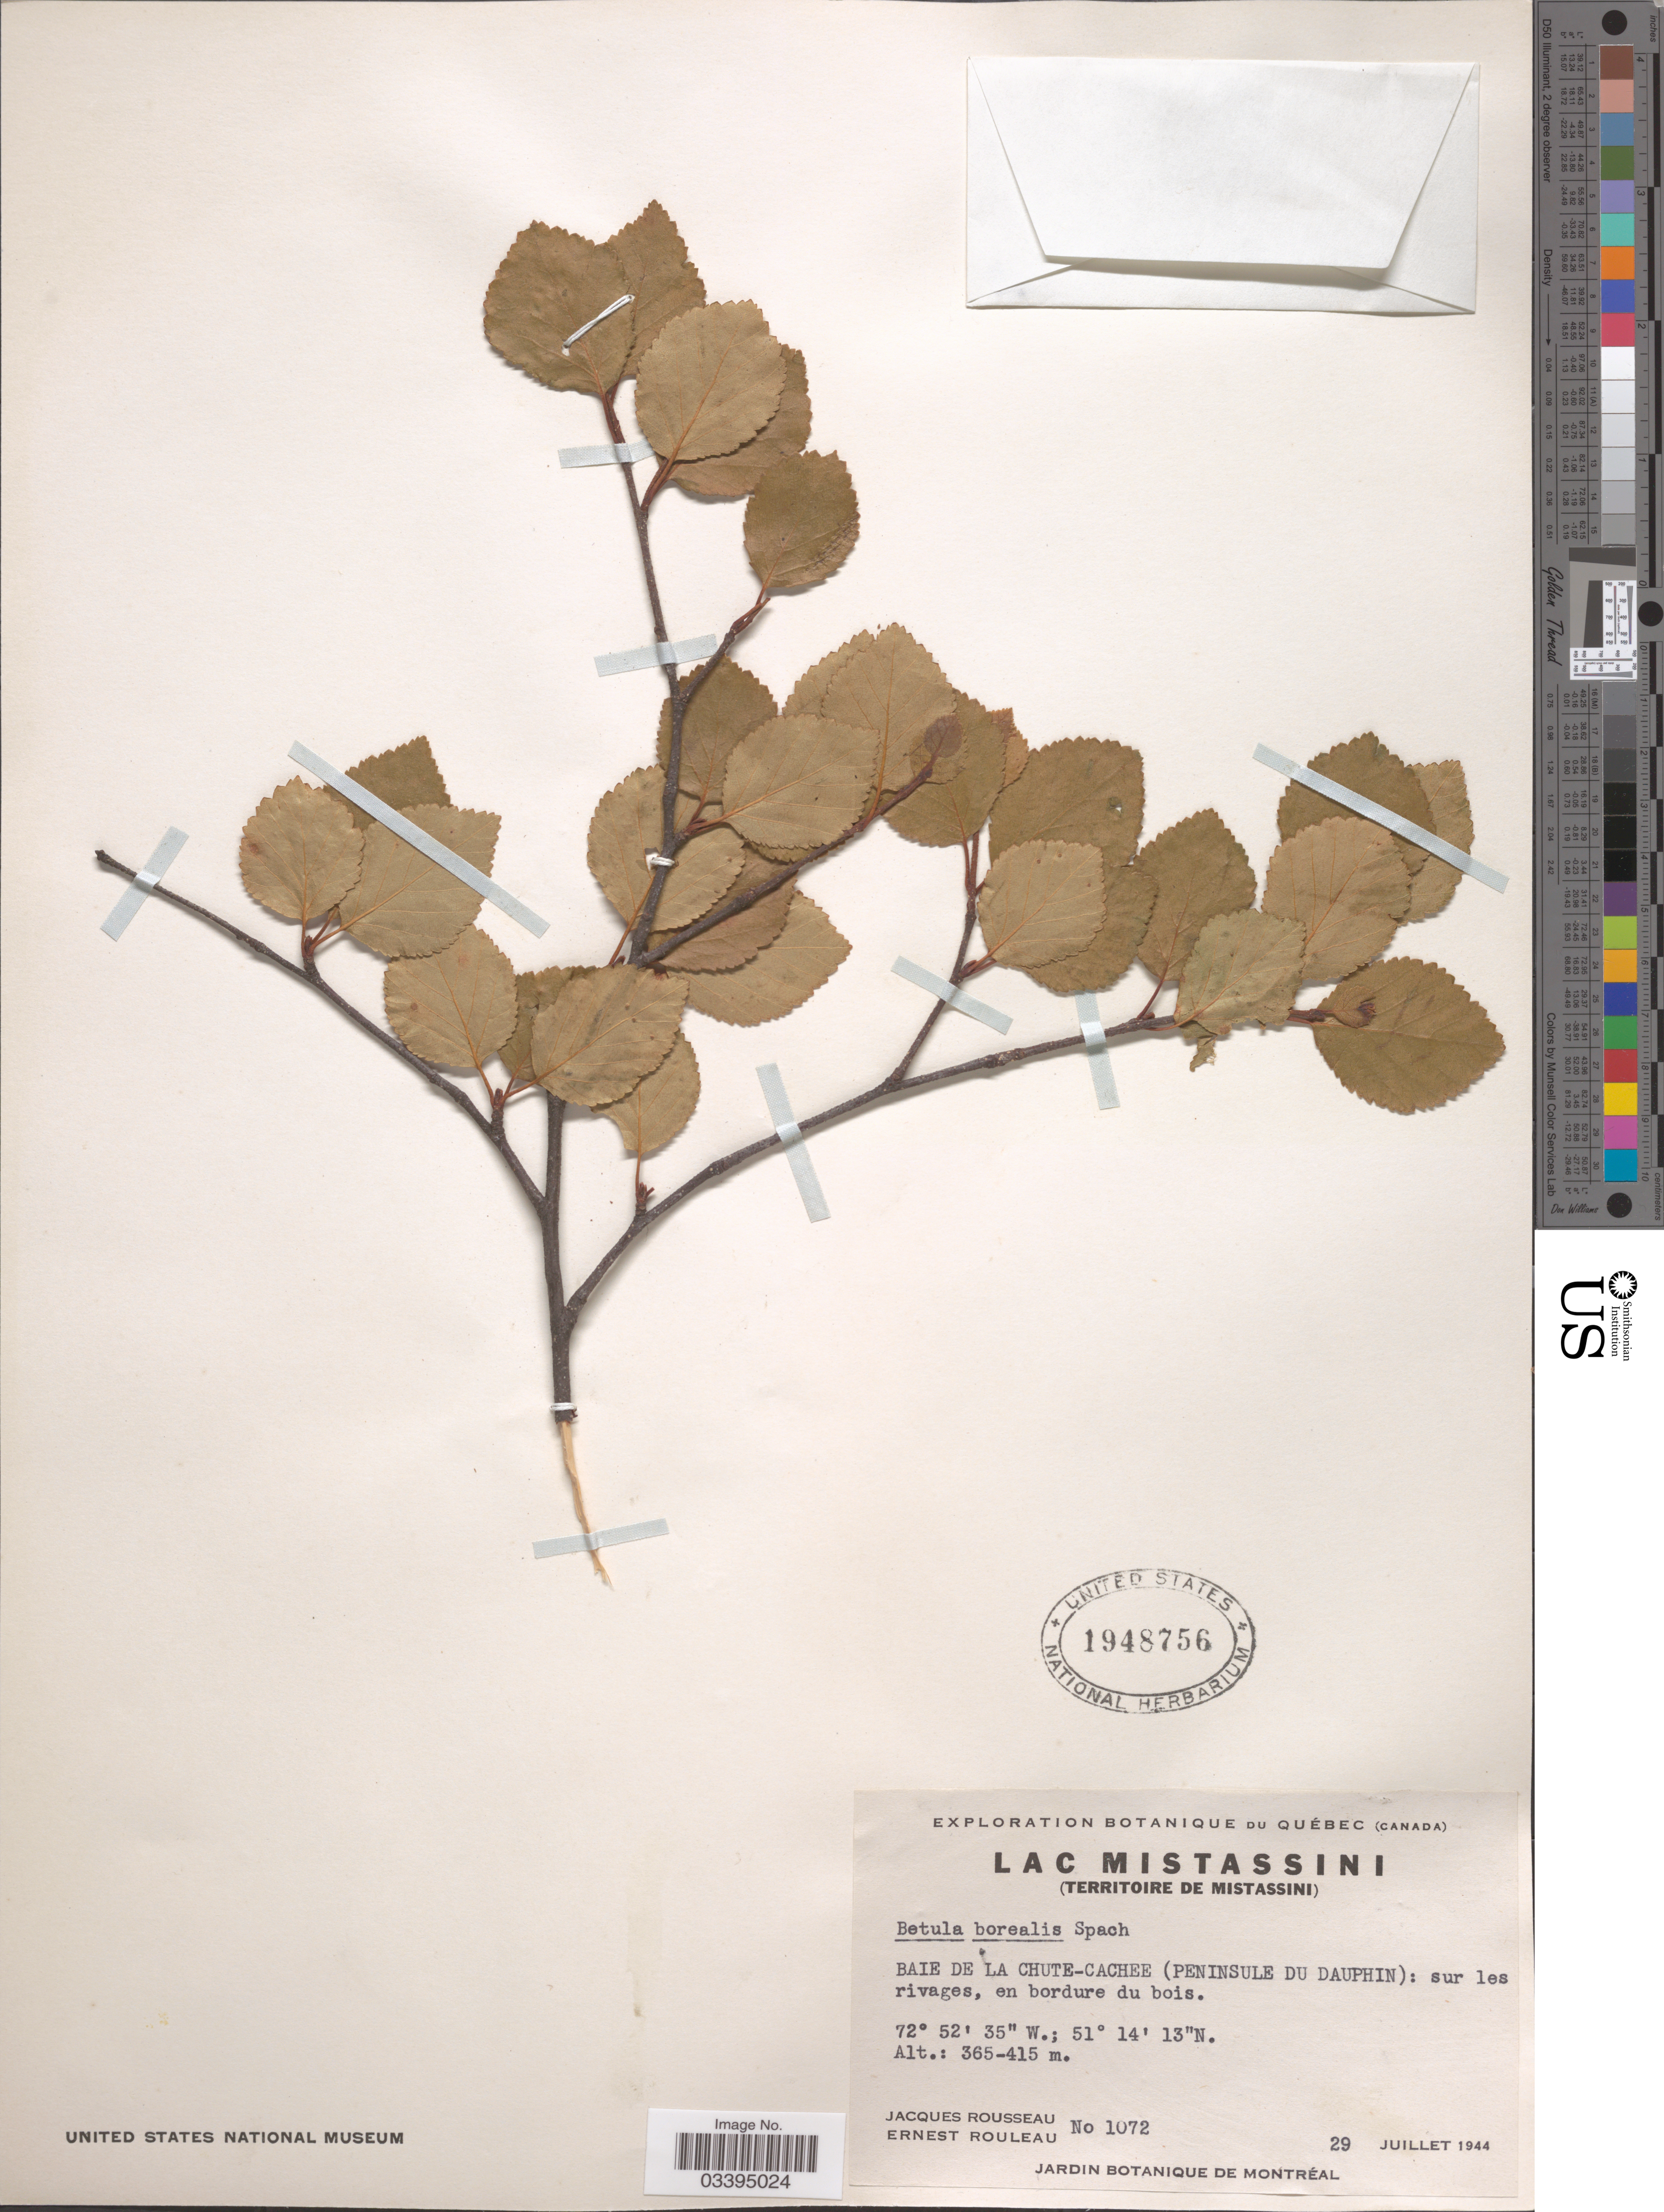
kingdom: Plantae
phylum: Tracheophyta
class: Magnoliopsida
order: Fagales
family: Betulaceae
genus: Betula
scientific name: Betula borealis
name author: Spach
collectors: J. Rousseau & E. Rouleau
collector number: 1072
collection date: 1944-07-29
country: Canada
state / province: Quebec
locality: Lac Mistassini (Territoire de Mistassini). Baie de la Chute-Cachee (Peninsule du Dauphin).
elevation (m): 365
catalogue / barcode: US 1948756